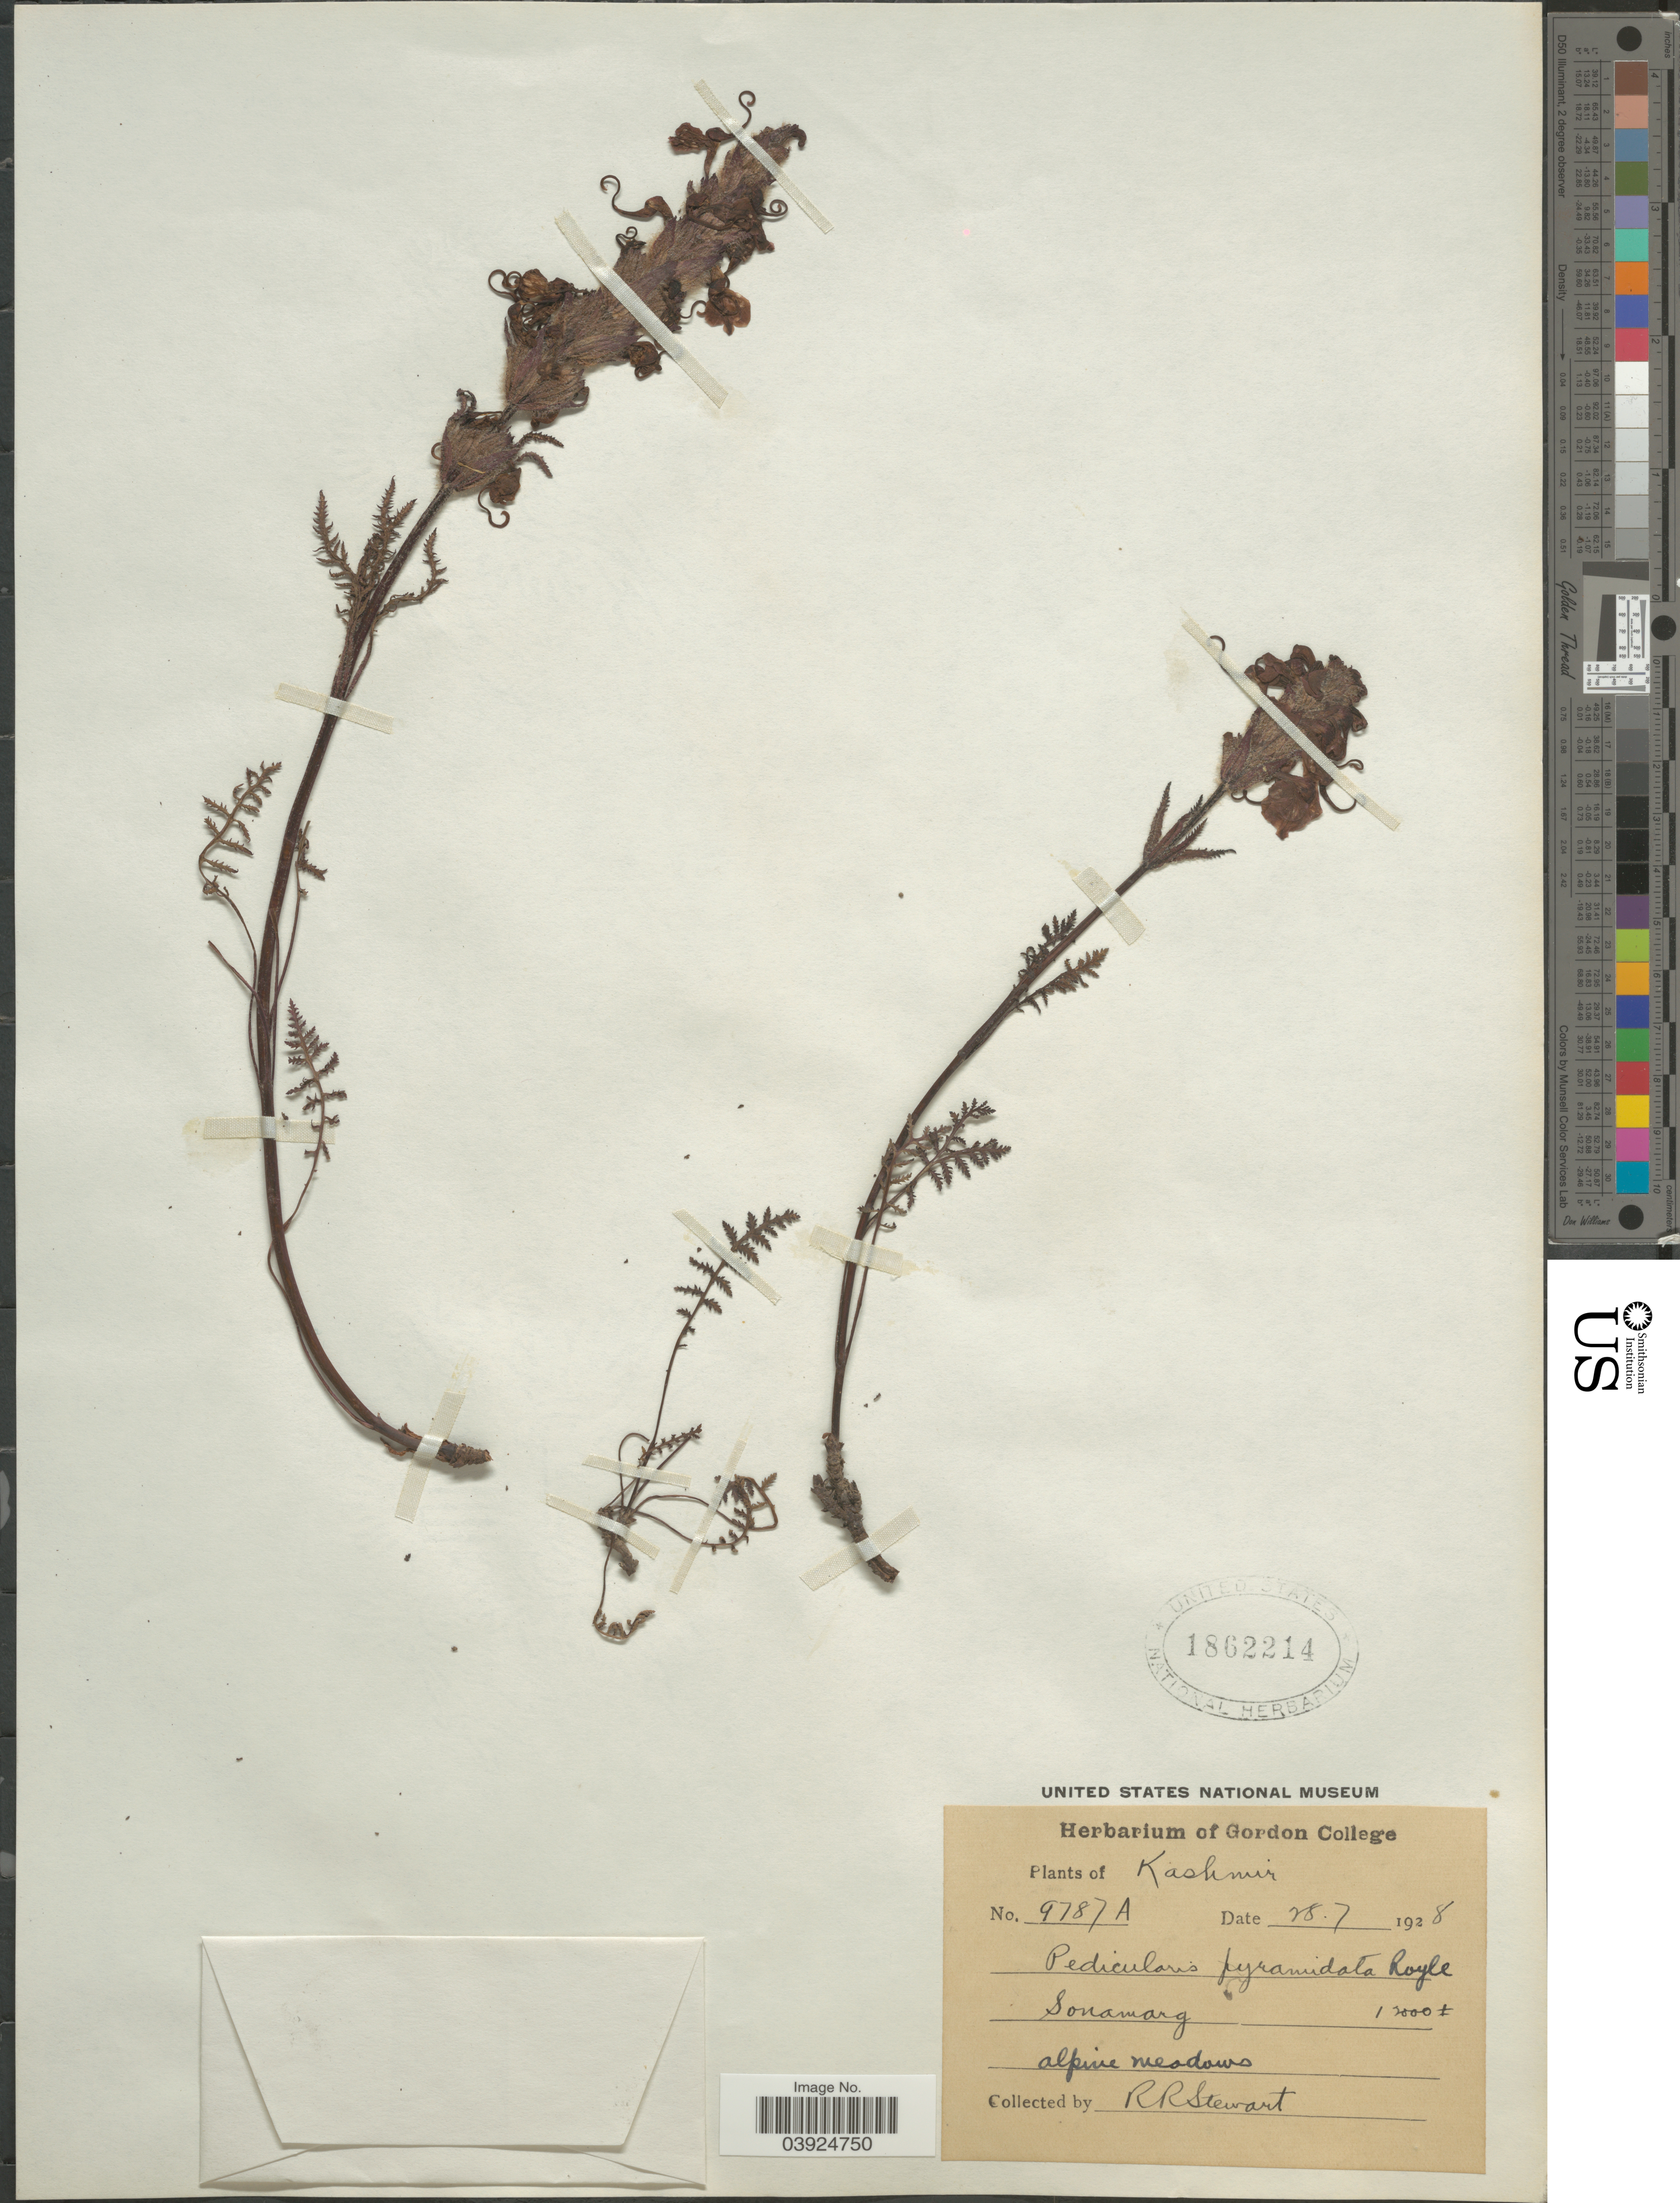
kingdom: Plantae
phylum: Tracheophyta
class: Magnoliopsida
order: Lamiales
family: Orobanchaceae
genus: Pedicularis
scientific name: Pedicularis pyramidata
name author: Royle ex Benth.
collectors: R. Stewart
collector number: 9787A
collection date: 1928-07-28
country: India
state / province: Jammu and Kashmir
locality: Kashmir. Sonamarg.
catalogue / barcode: US 1862214